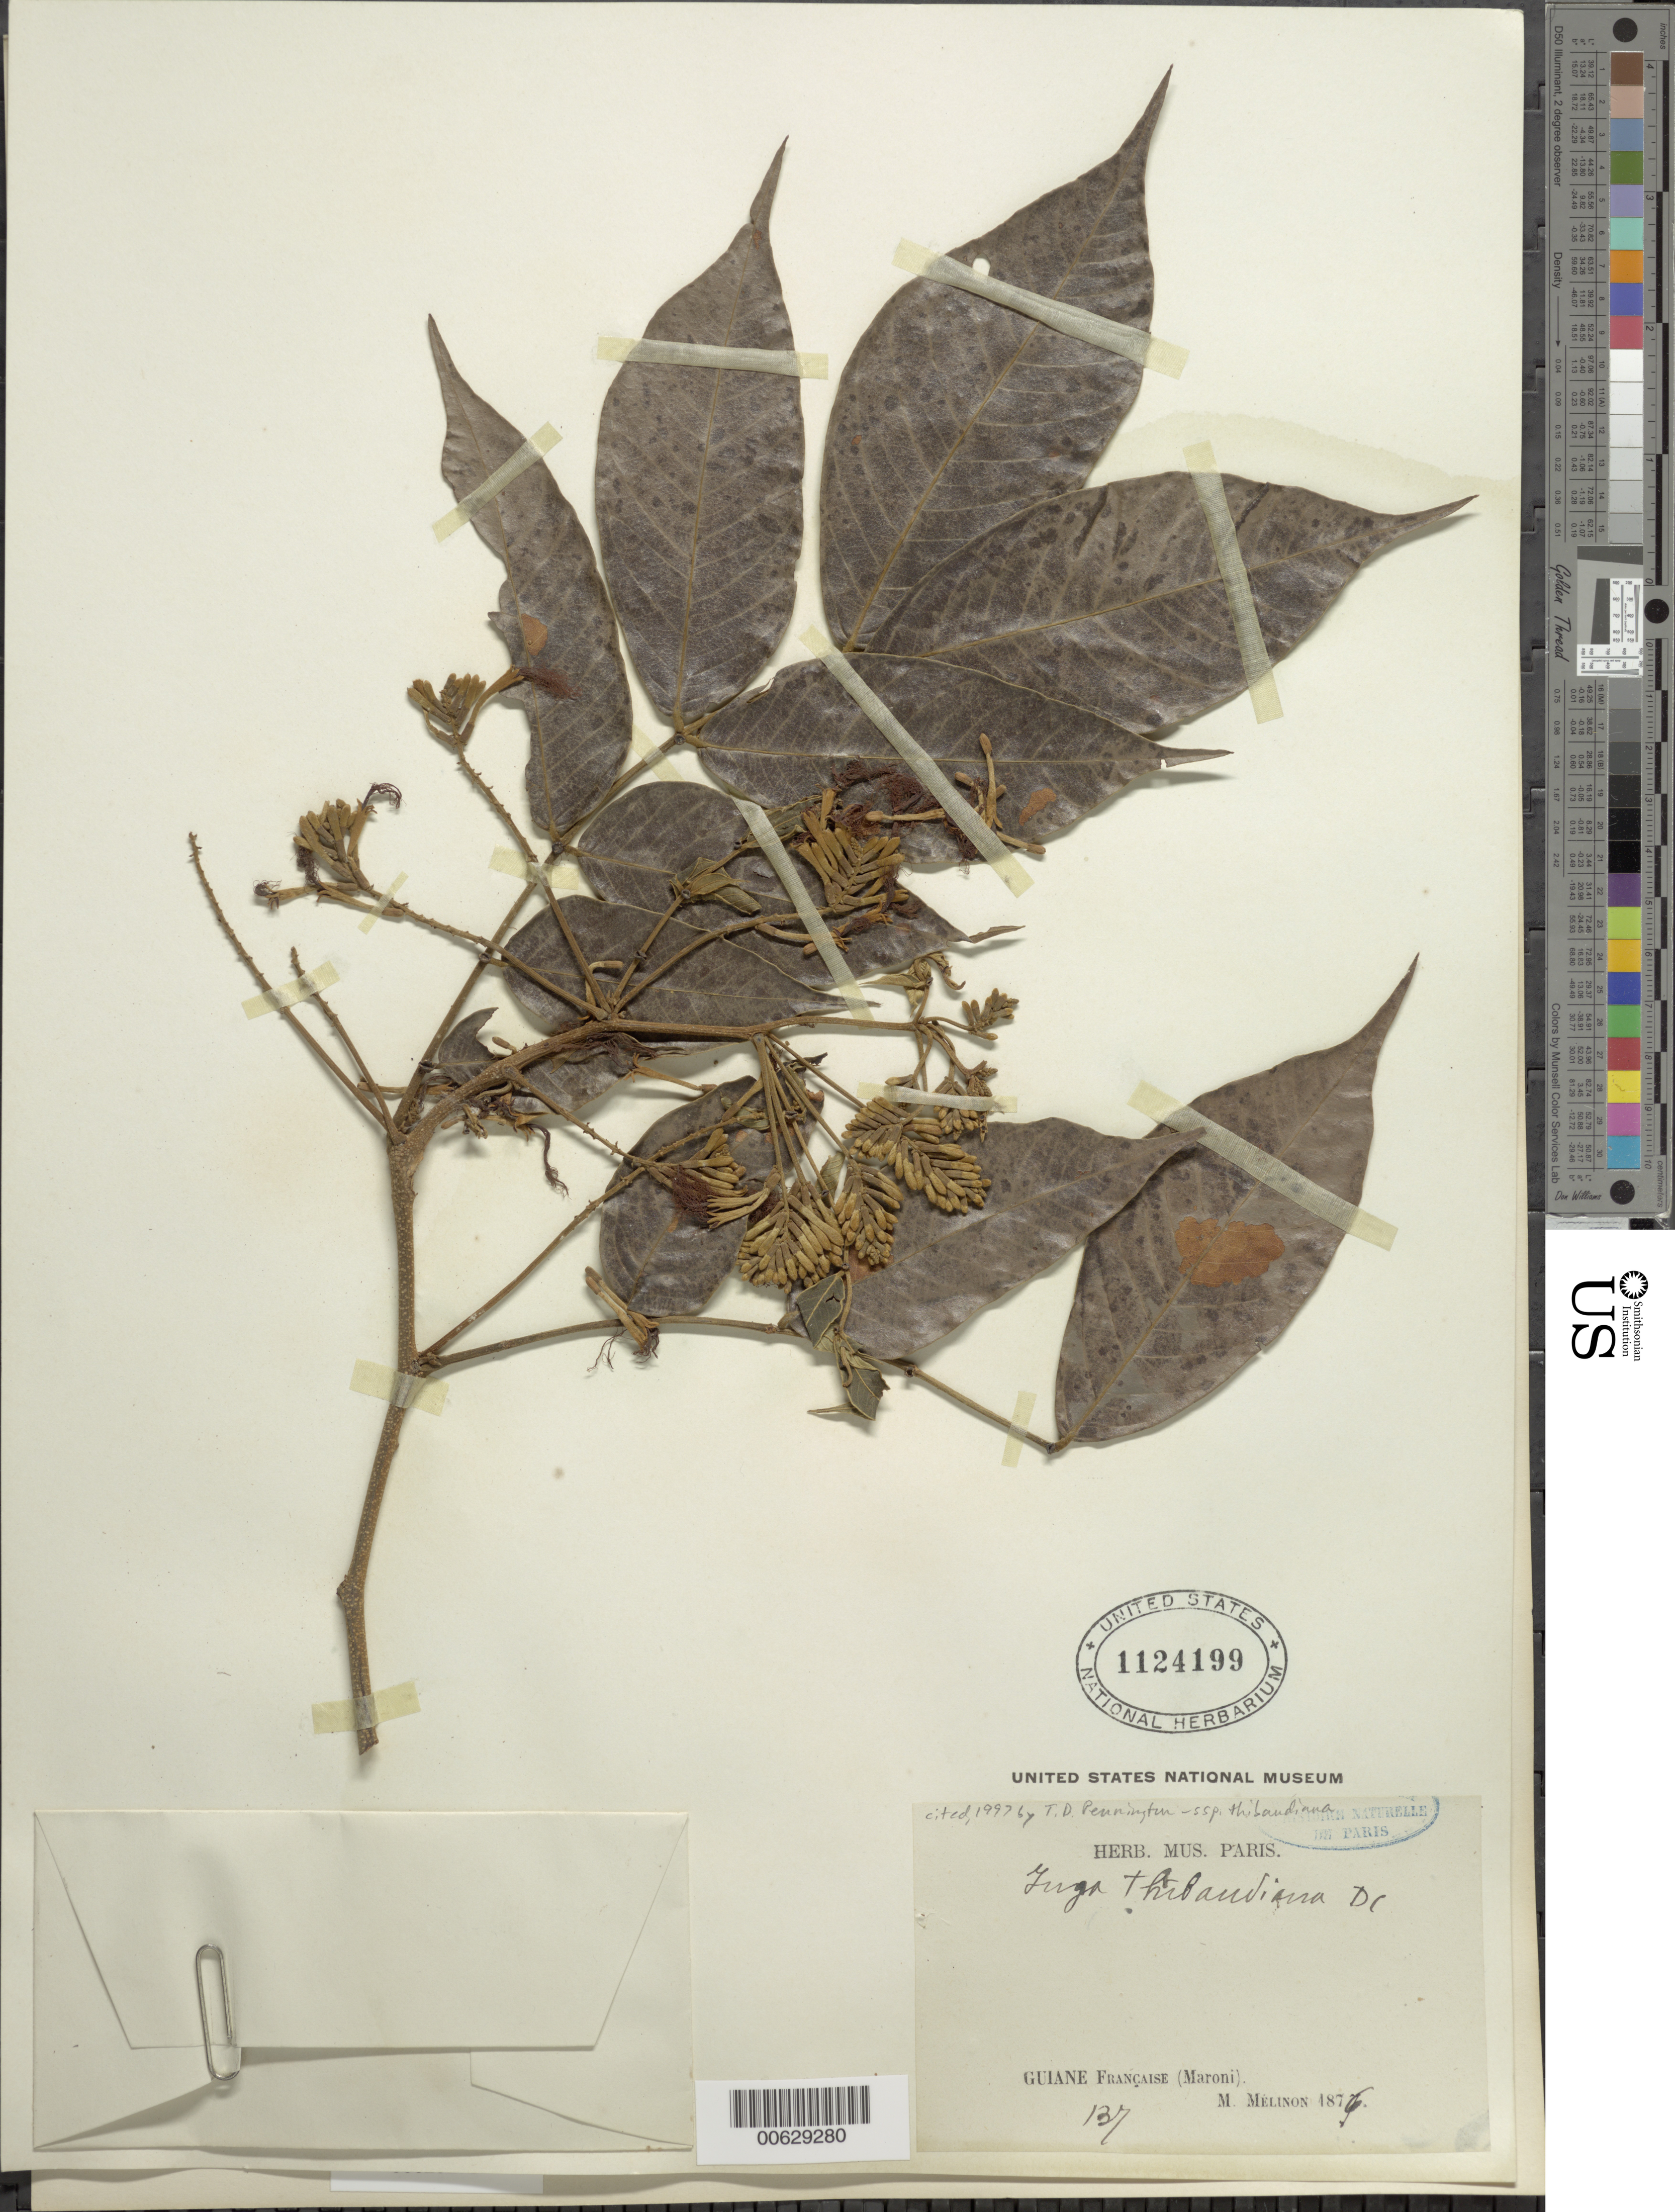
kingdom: Plantae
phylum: Tracheophyta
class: Magnoliopsida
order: Fabales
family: Fabaceae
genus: Inga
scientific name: Inga thibaudiana subsp. thibaudiana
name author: DC.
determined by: Pennington, T. D., (K)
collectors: E. Mélinon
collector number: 137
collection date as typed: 1876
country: French Guiana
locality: Maroni R.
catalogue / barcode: US 1124199